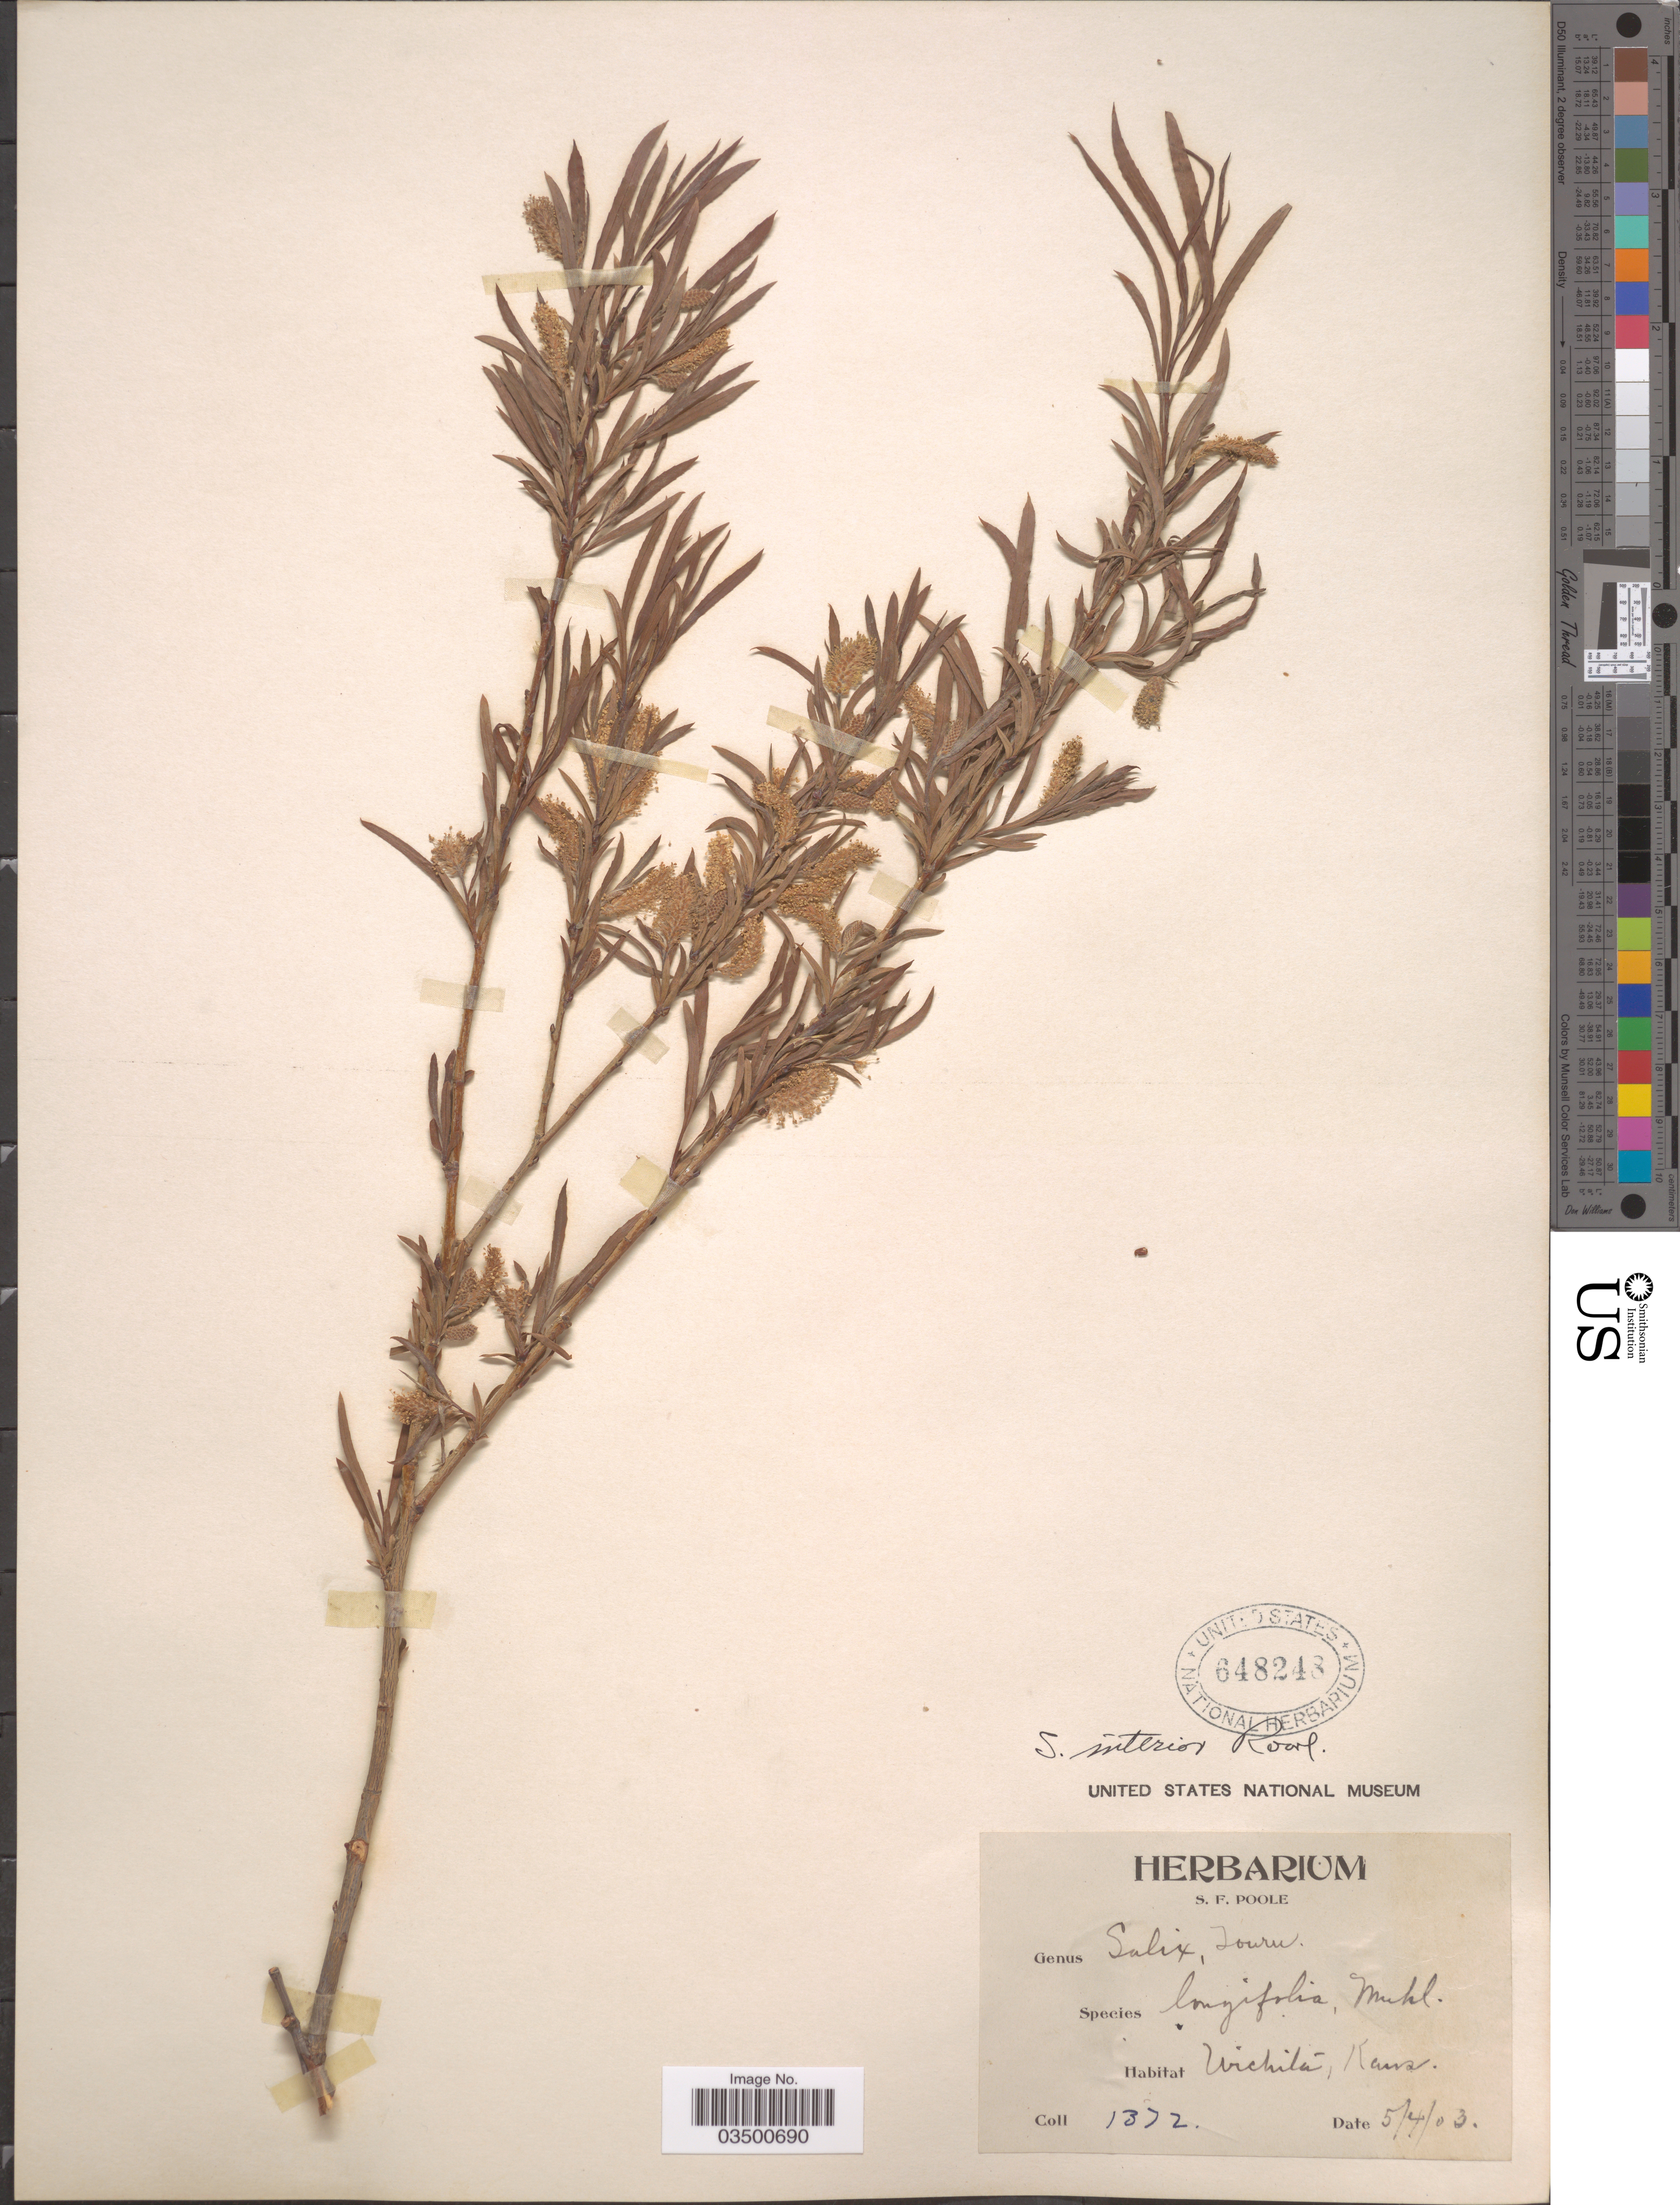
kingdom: Plantae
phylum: Tracheophyta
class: Magnoliopsida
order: Malpighiales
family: Salicaceae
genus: Salix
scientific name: Salix interior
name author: Rowlee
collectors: ex herb. S. F. Poole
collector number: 1372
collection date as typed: Transcribed d/m/y: 4/5/3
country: United States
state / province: Kansas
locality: Wichita.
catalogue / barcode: US 648248